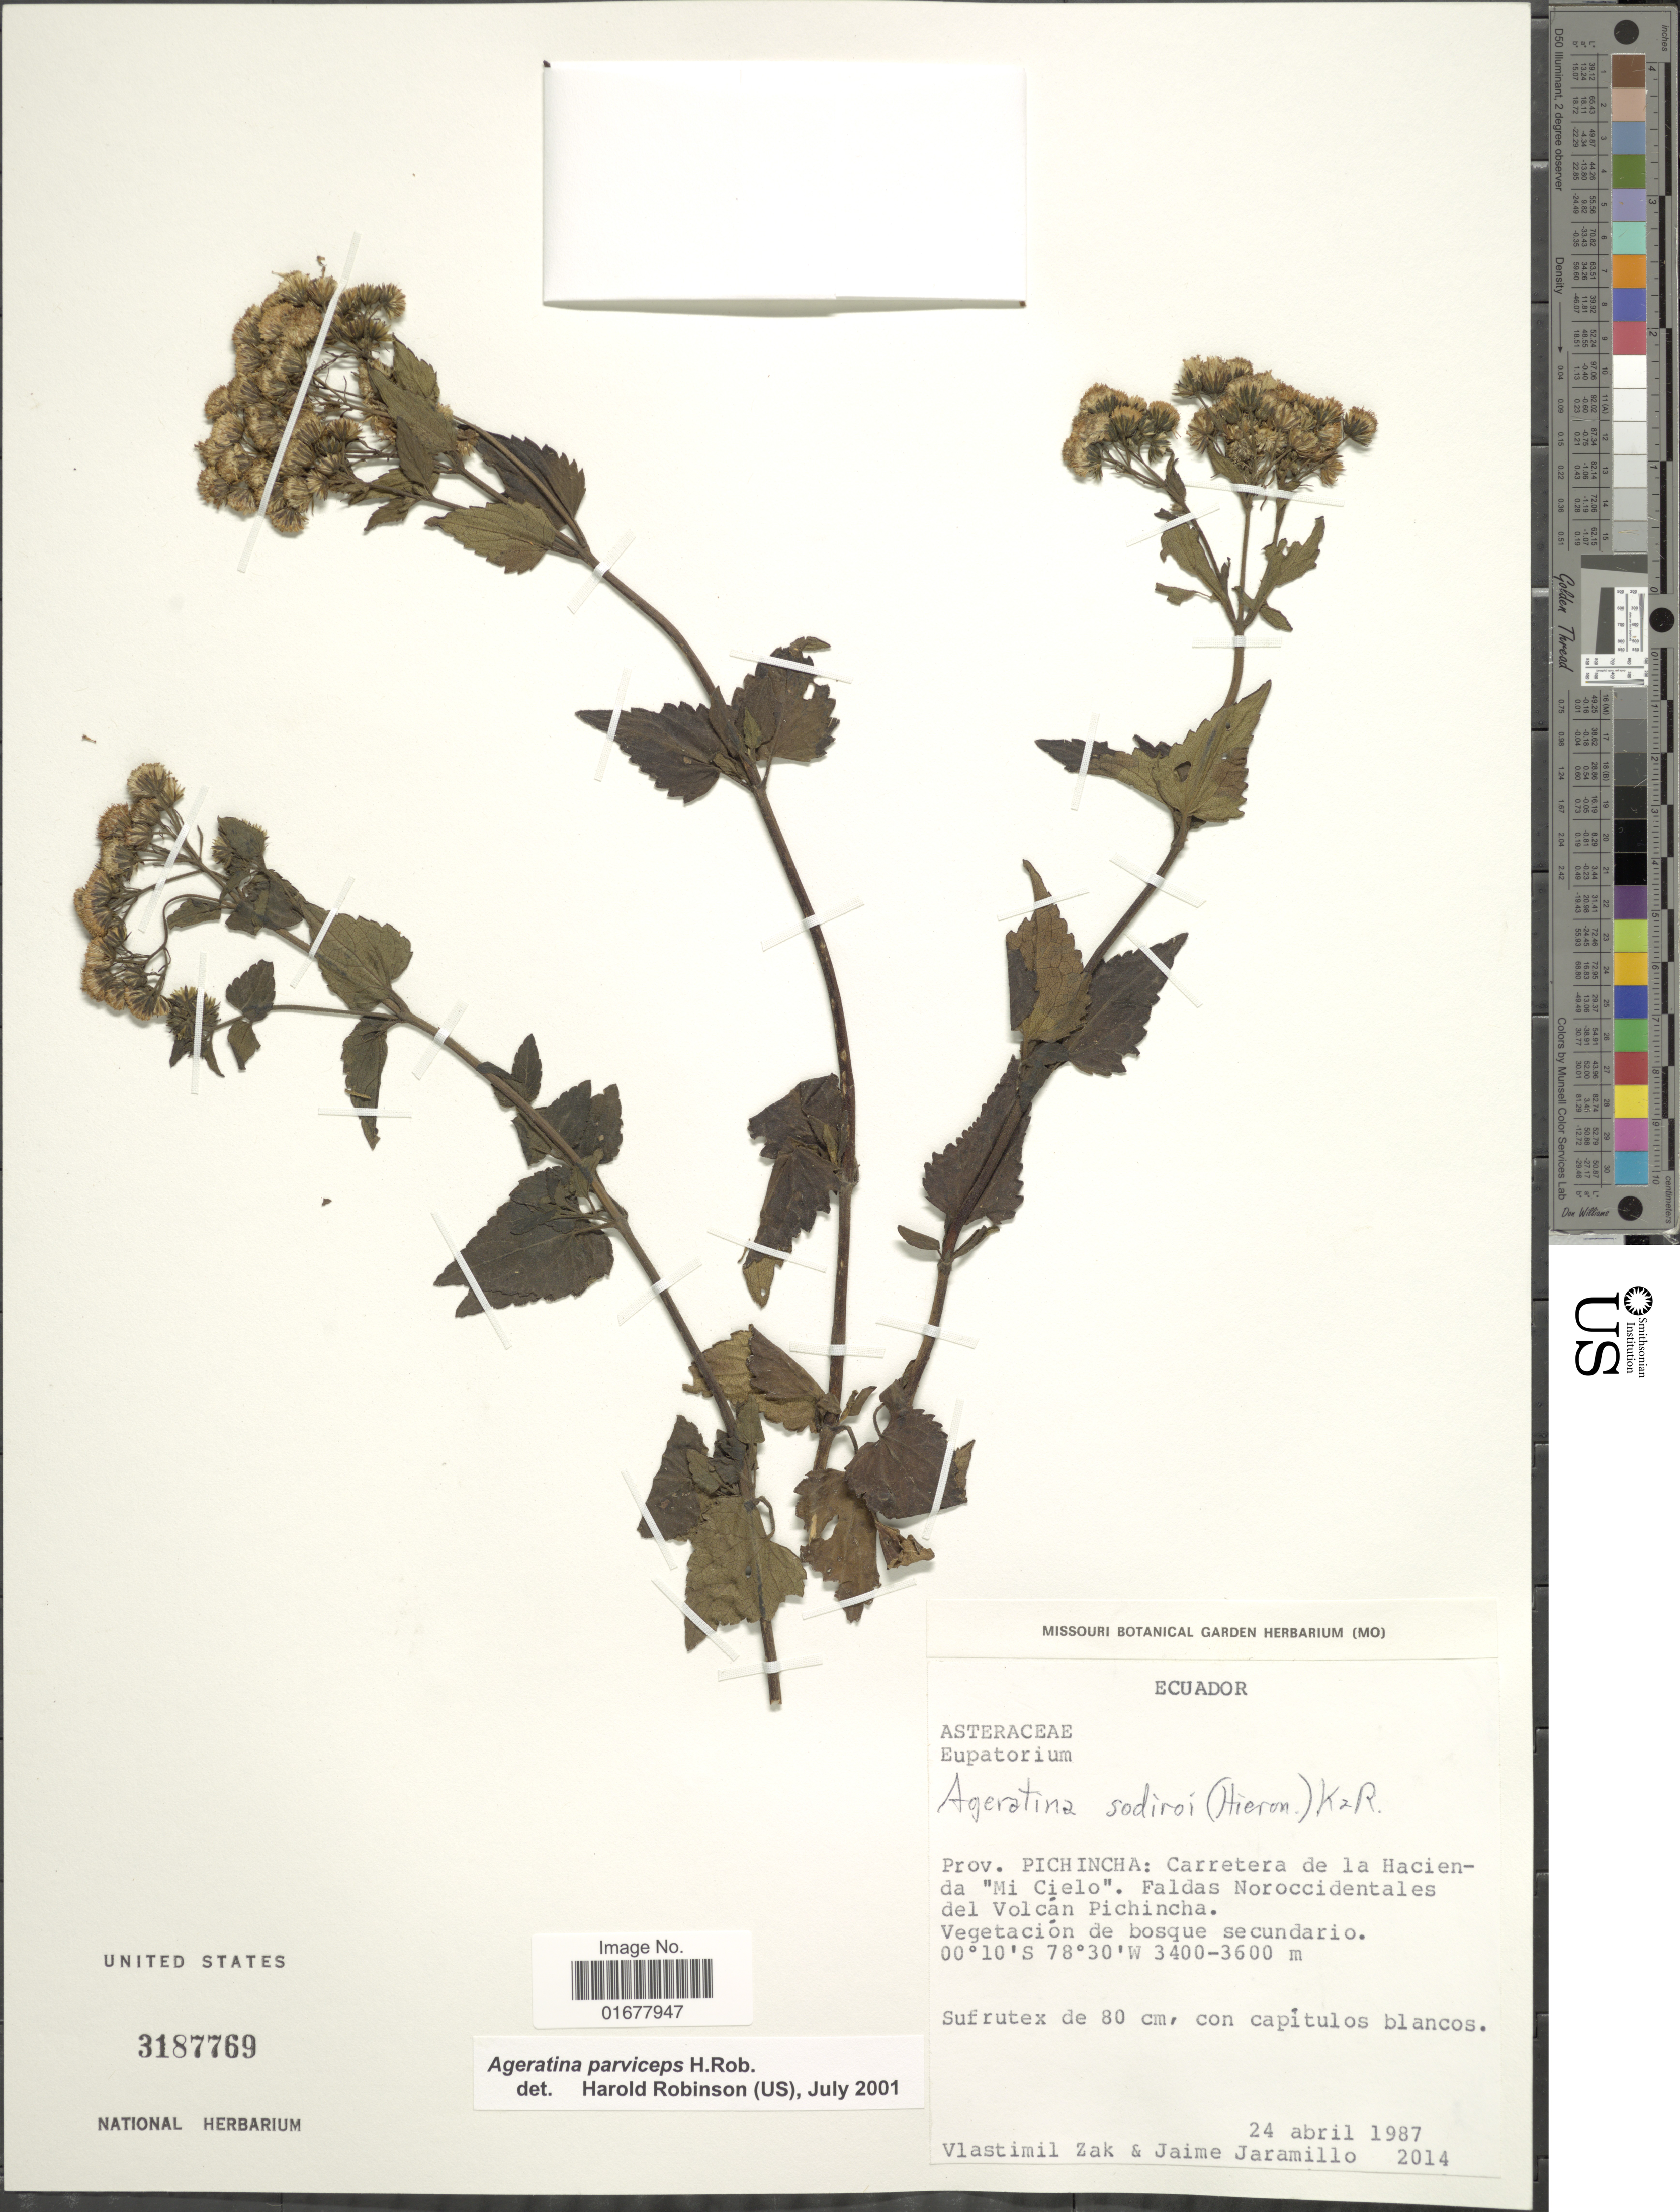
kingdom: Plantae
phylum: Tracheophyta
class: Magnoliopsida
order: Asterales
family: Asteraceae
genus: Ageratina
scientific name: Ageratina parviceps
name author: H. Rob.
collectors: V. Zak & J. Jaramillo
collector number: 2014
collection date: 1987-04-24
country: Ecuador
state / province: Pichincha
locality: Prov. Pichincha: Carretera de la Hacienda"Mi Cielo" Faldas Noroccodentales del volcan Pichincha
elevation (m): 3400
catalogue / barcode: US 3187769